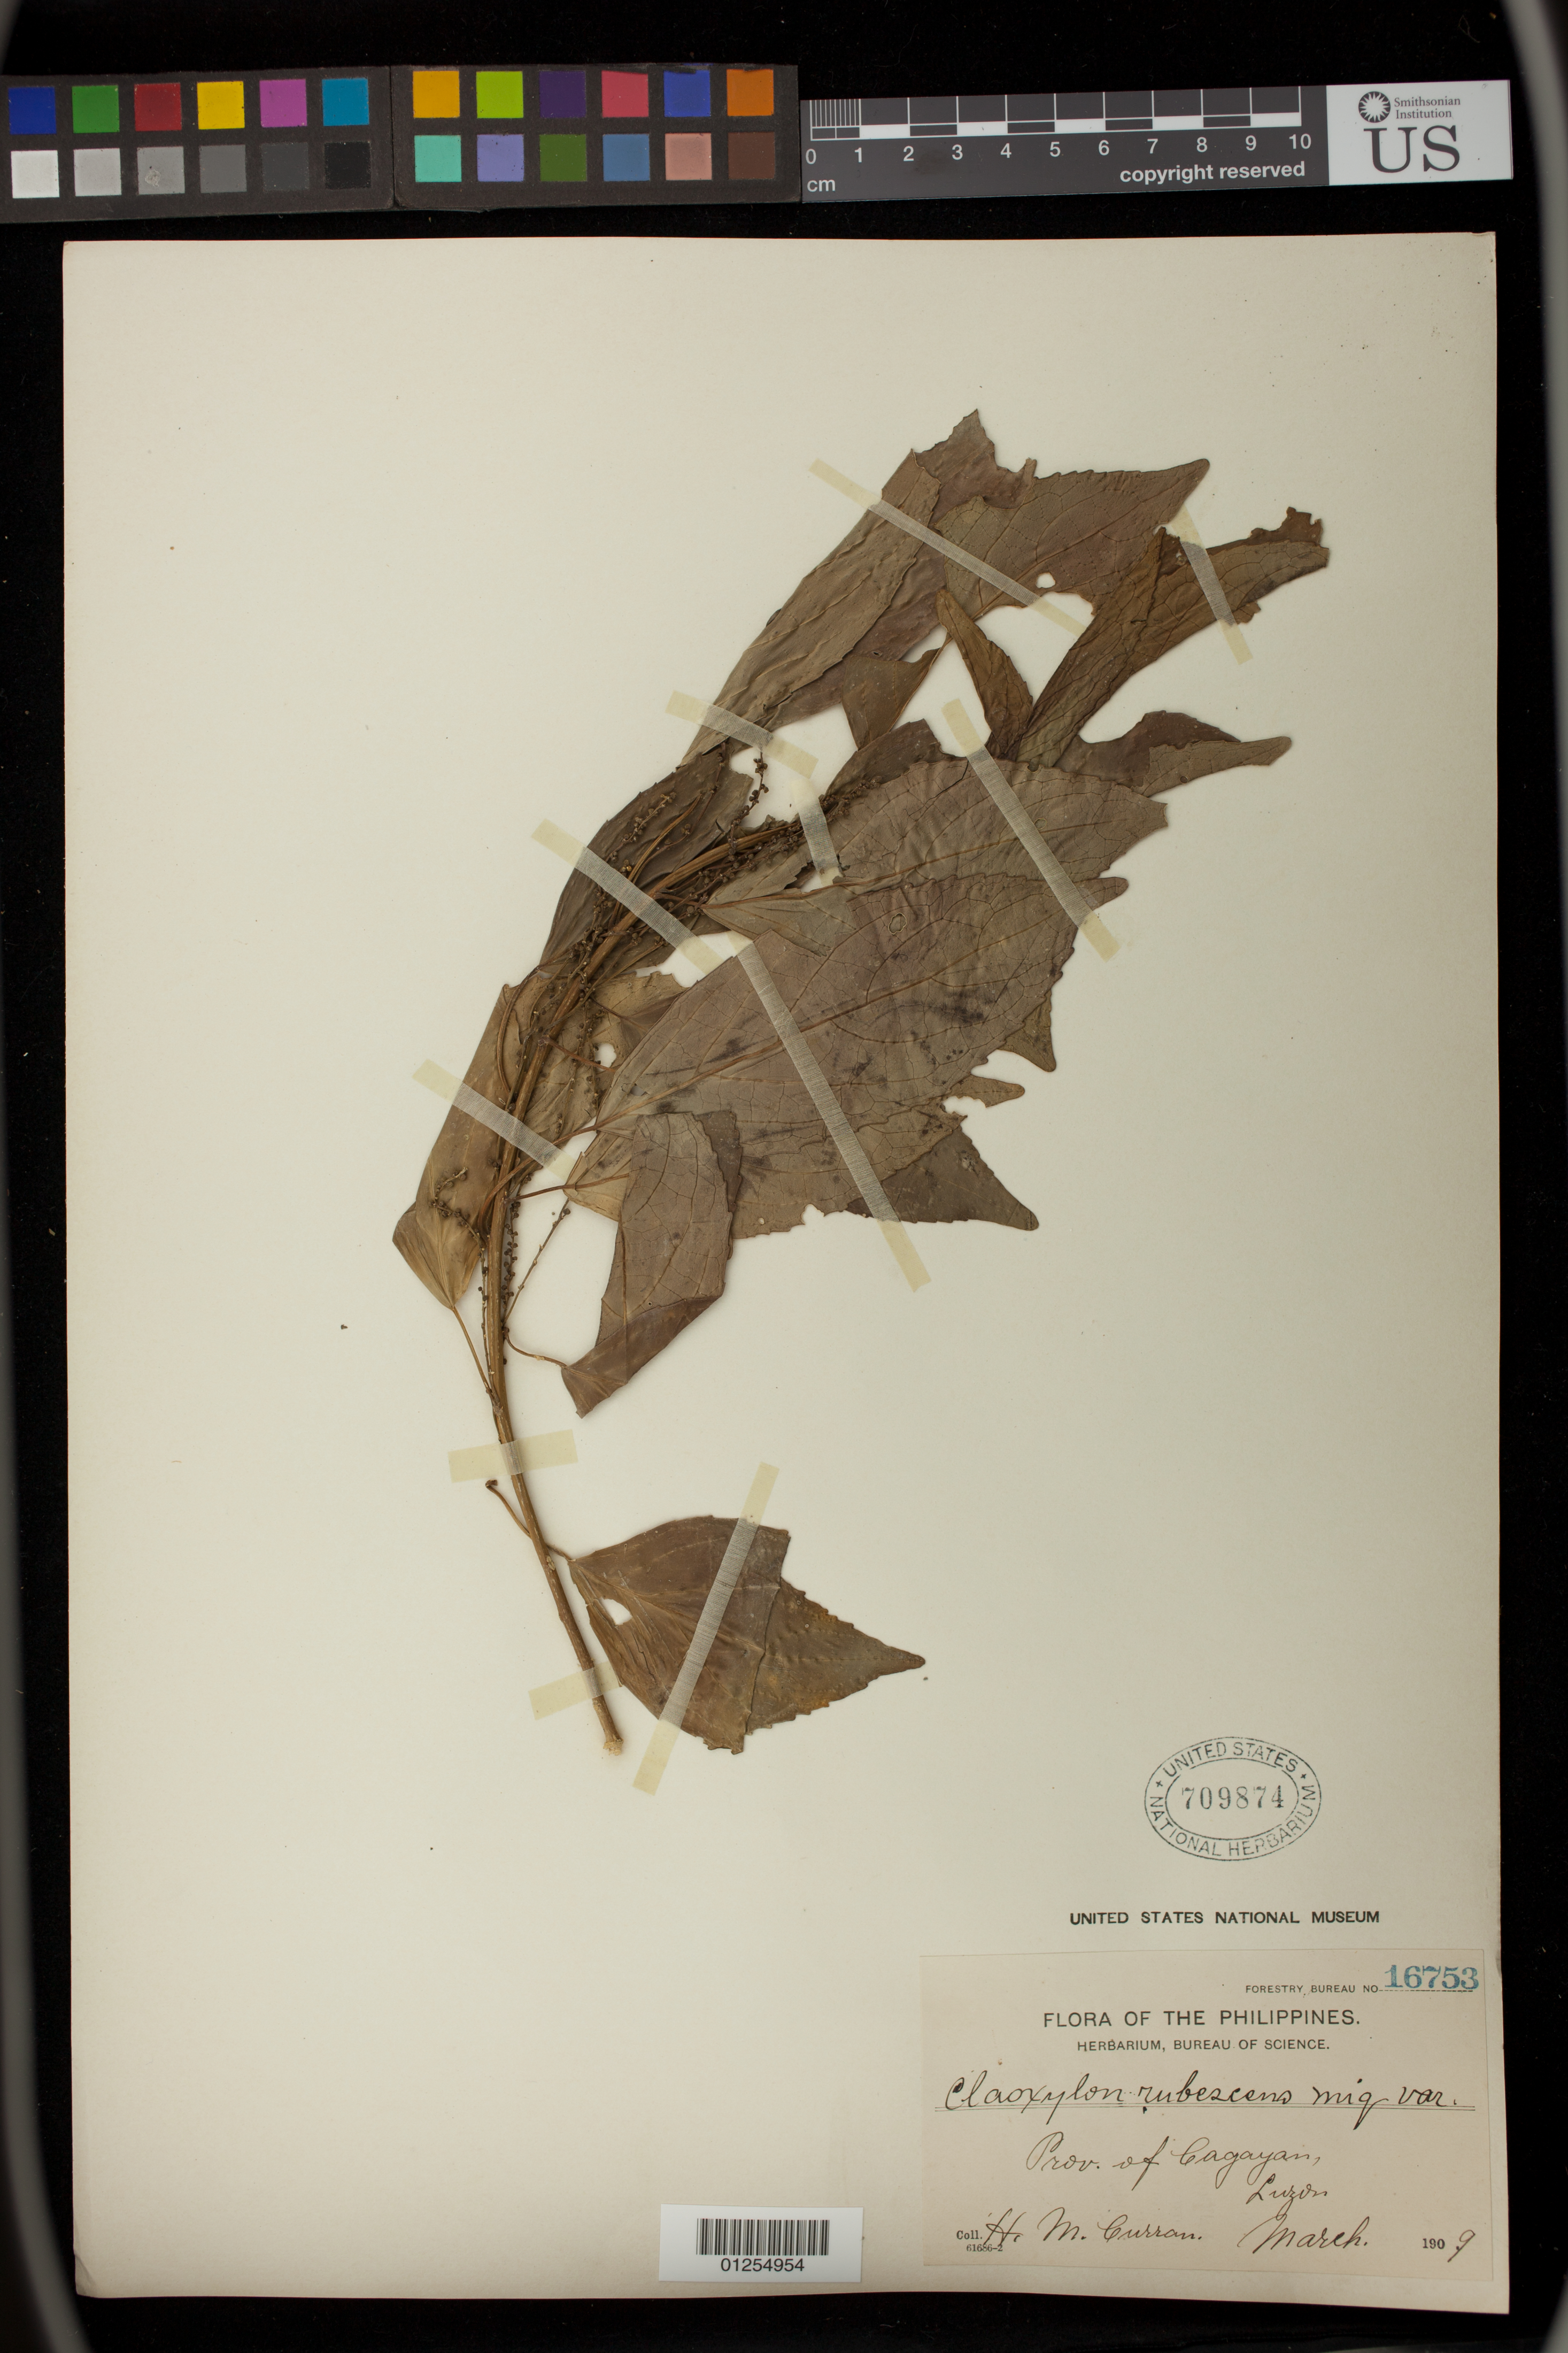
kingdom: Plantae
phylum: Tracheophyta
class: Magnoliopsida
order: Malpighiales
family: Euphorbiaceae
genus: Claoxylon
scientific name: Claoxylon rebescens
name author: Miq.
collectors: H. M. Curran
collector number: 16753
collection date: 1909-03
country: Philippines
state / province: Cagayan Valley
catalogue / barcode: US 709874